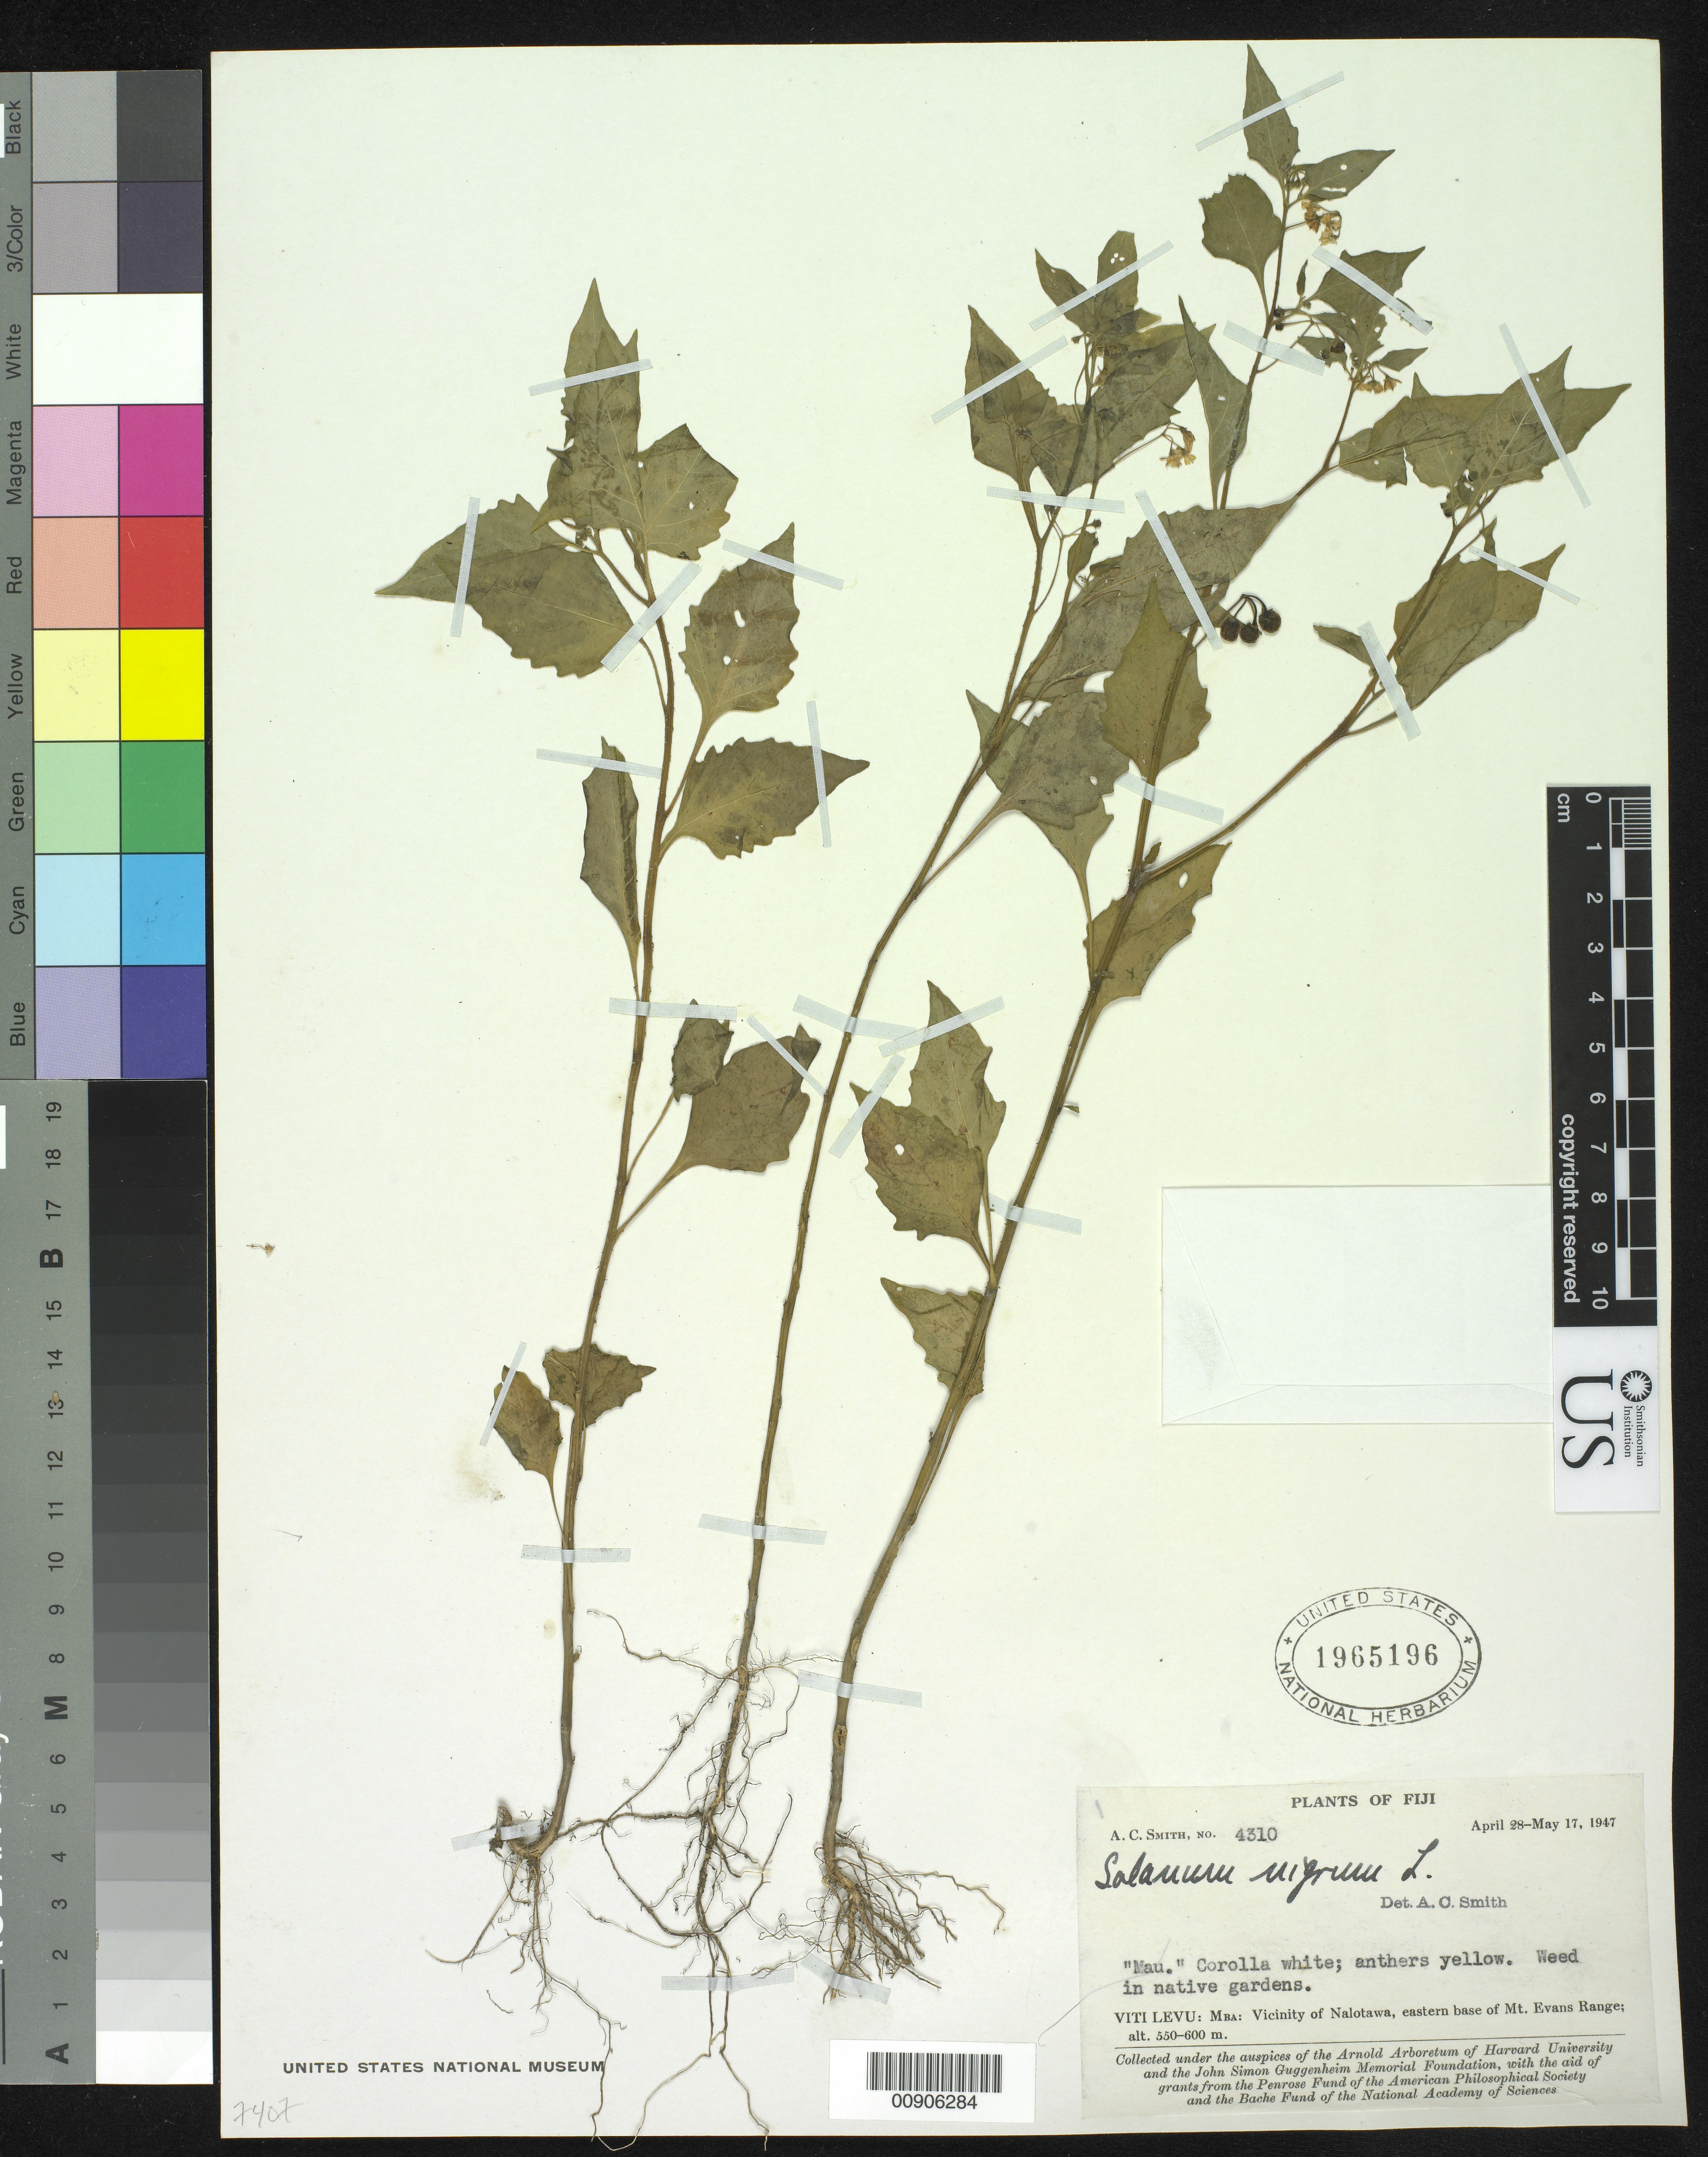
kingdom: Plantae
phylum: Tracheophyta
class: Magnoliopsida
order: Solanales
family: Solanaceae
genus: Solanum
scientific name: Solanum nigrum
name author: L.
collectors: C. A. Smith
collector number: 4310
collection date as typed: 28 Apr 1947 to 17 May 1947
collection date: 1947-04-28/1947-05-17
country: Fiji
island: Viti Levu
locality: Vicinity of Nalotawa, eastern base of Mt. Evans Range;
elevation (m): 550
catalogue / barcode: US 1965196